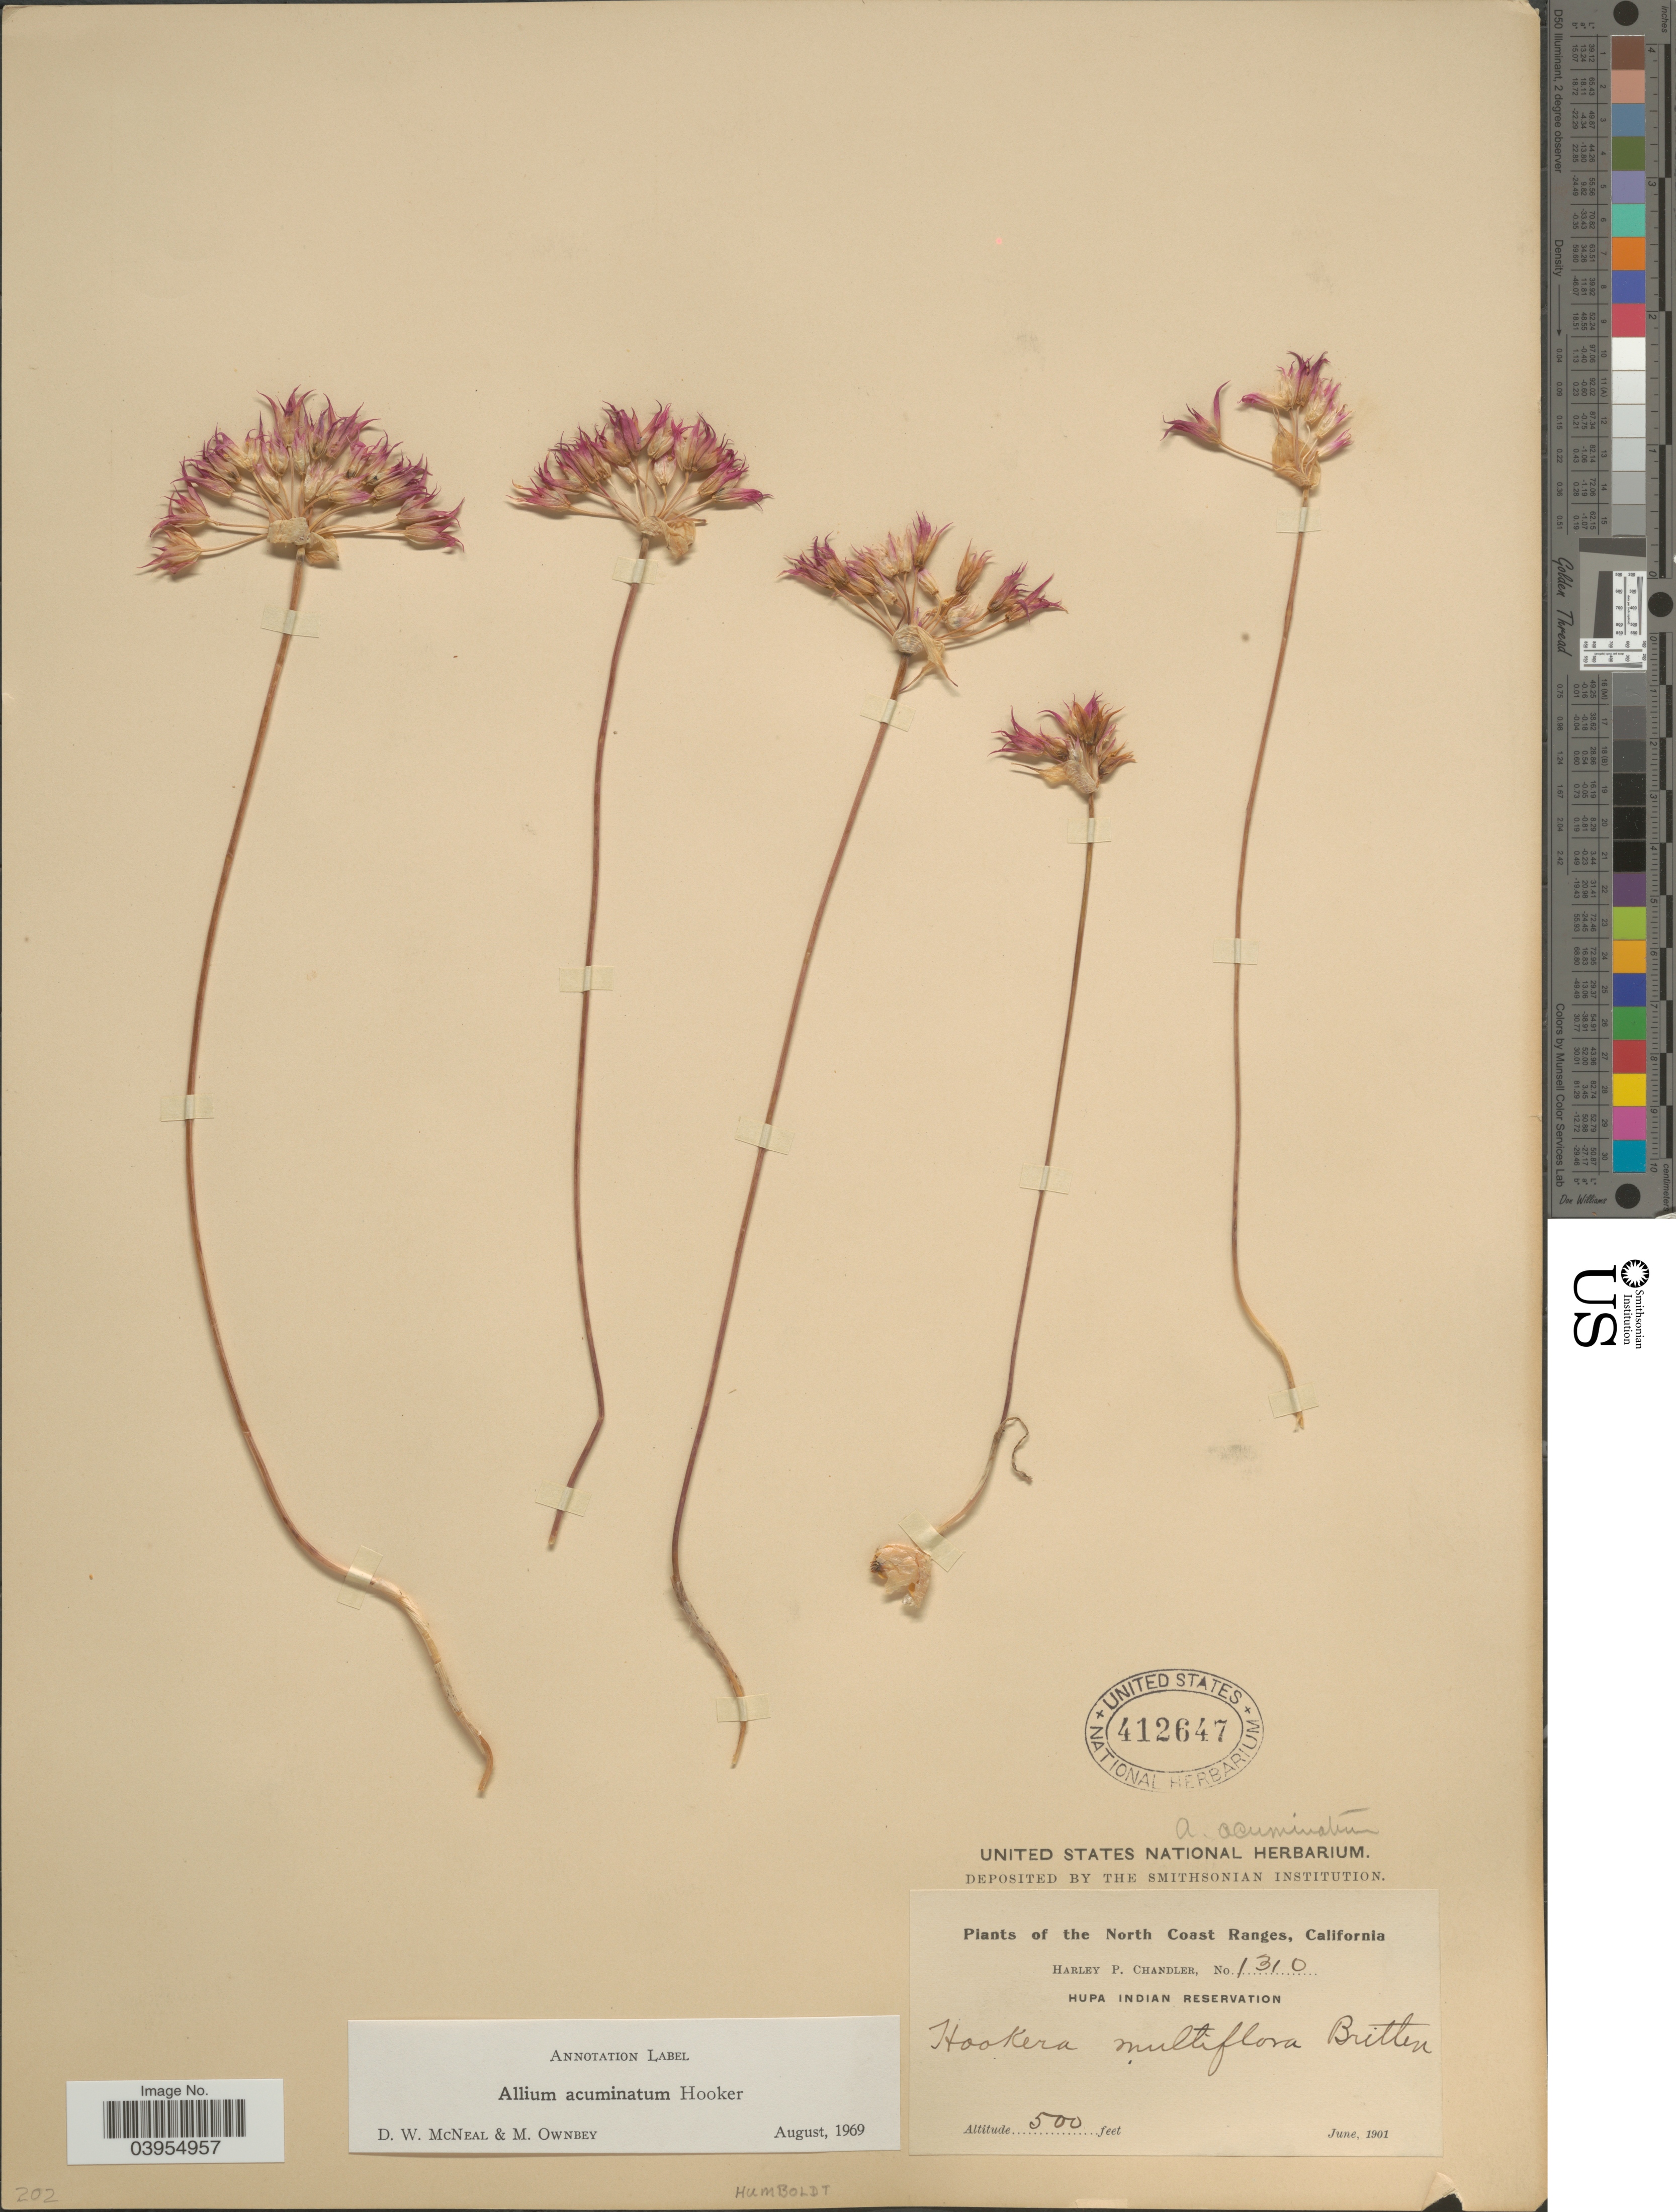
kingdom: Plantae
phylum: Tracheophyta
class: Liliopsida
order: Asparagales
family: Amaryllidaceae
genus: Allium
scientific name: Allium acuminatum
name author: Hook.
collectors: H. Chandler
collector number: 1310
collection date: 1901-06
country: United States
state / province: California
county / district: Humboldt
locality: North Coast Ranges. Hupa Indian Reservation. Humboldt.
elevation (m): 152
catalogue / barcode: US 412647